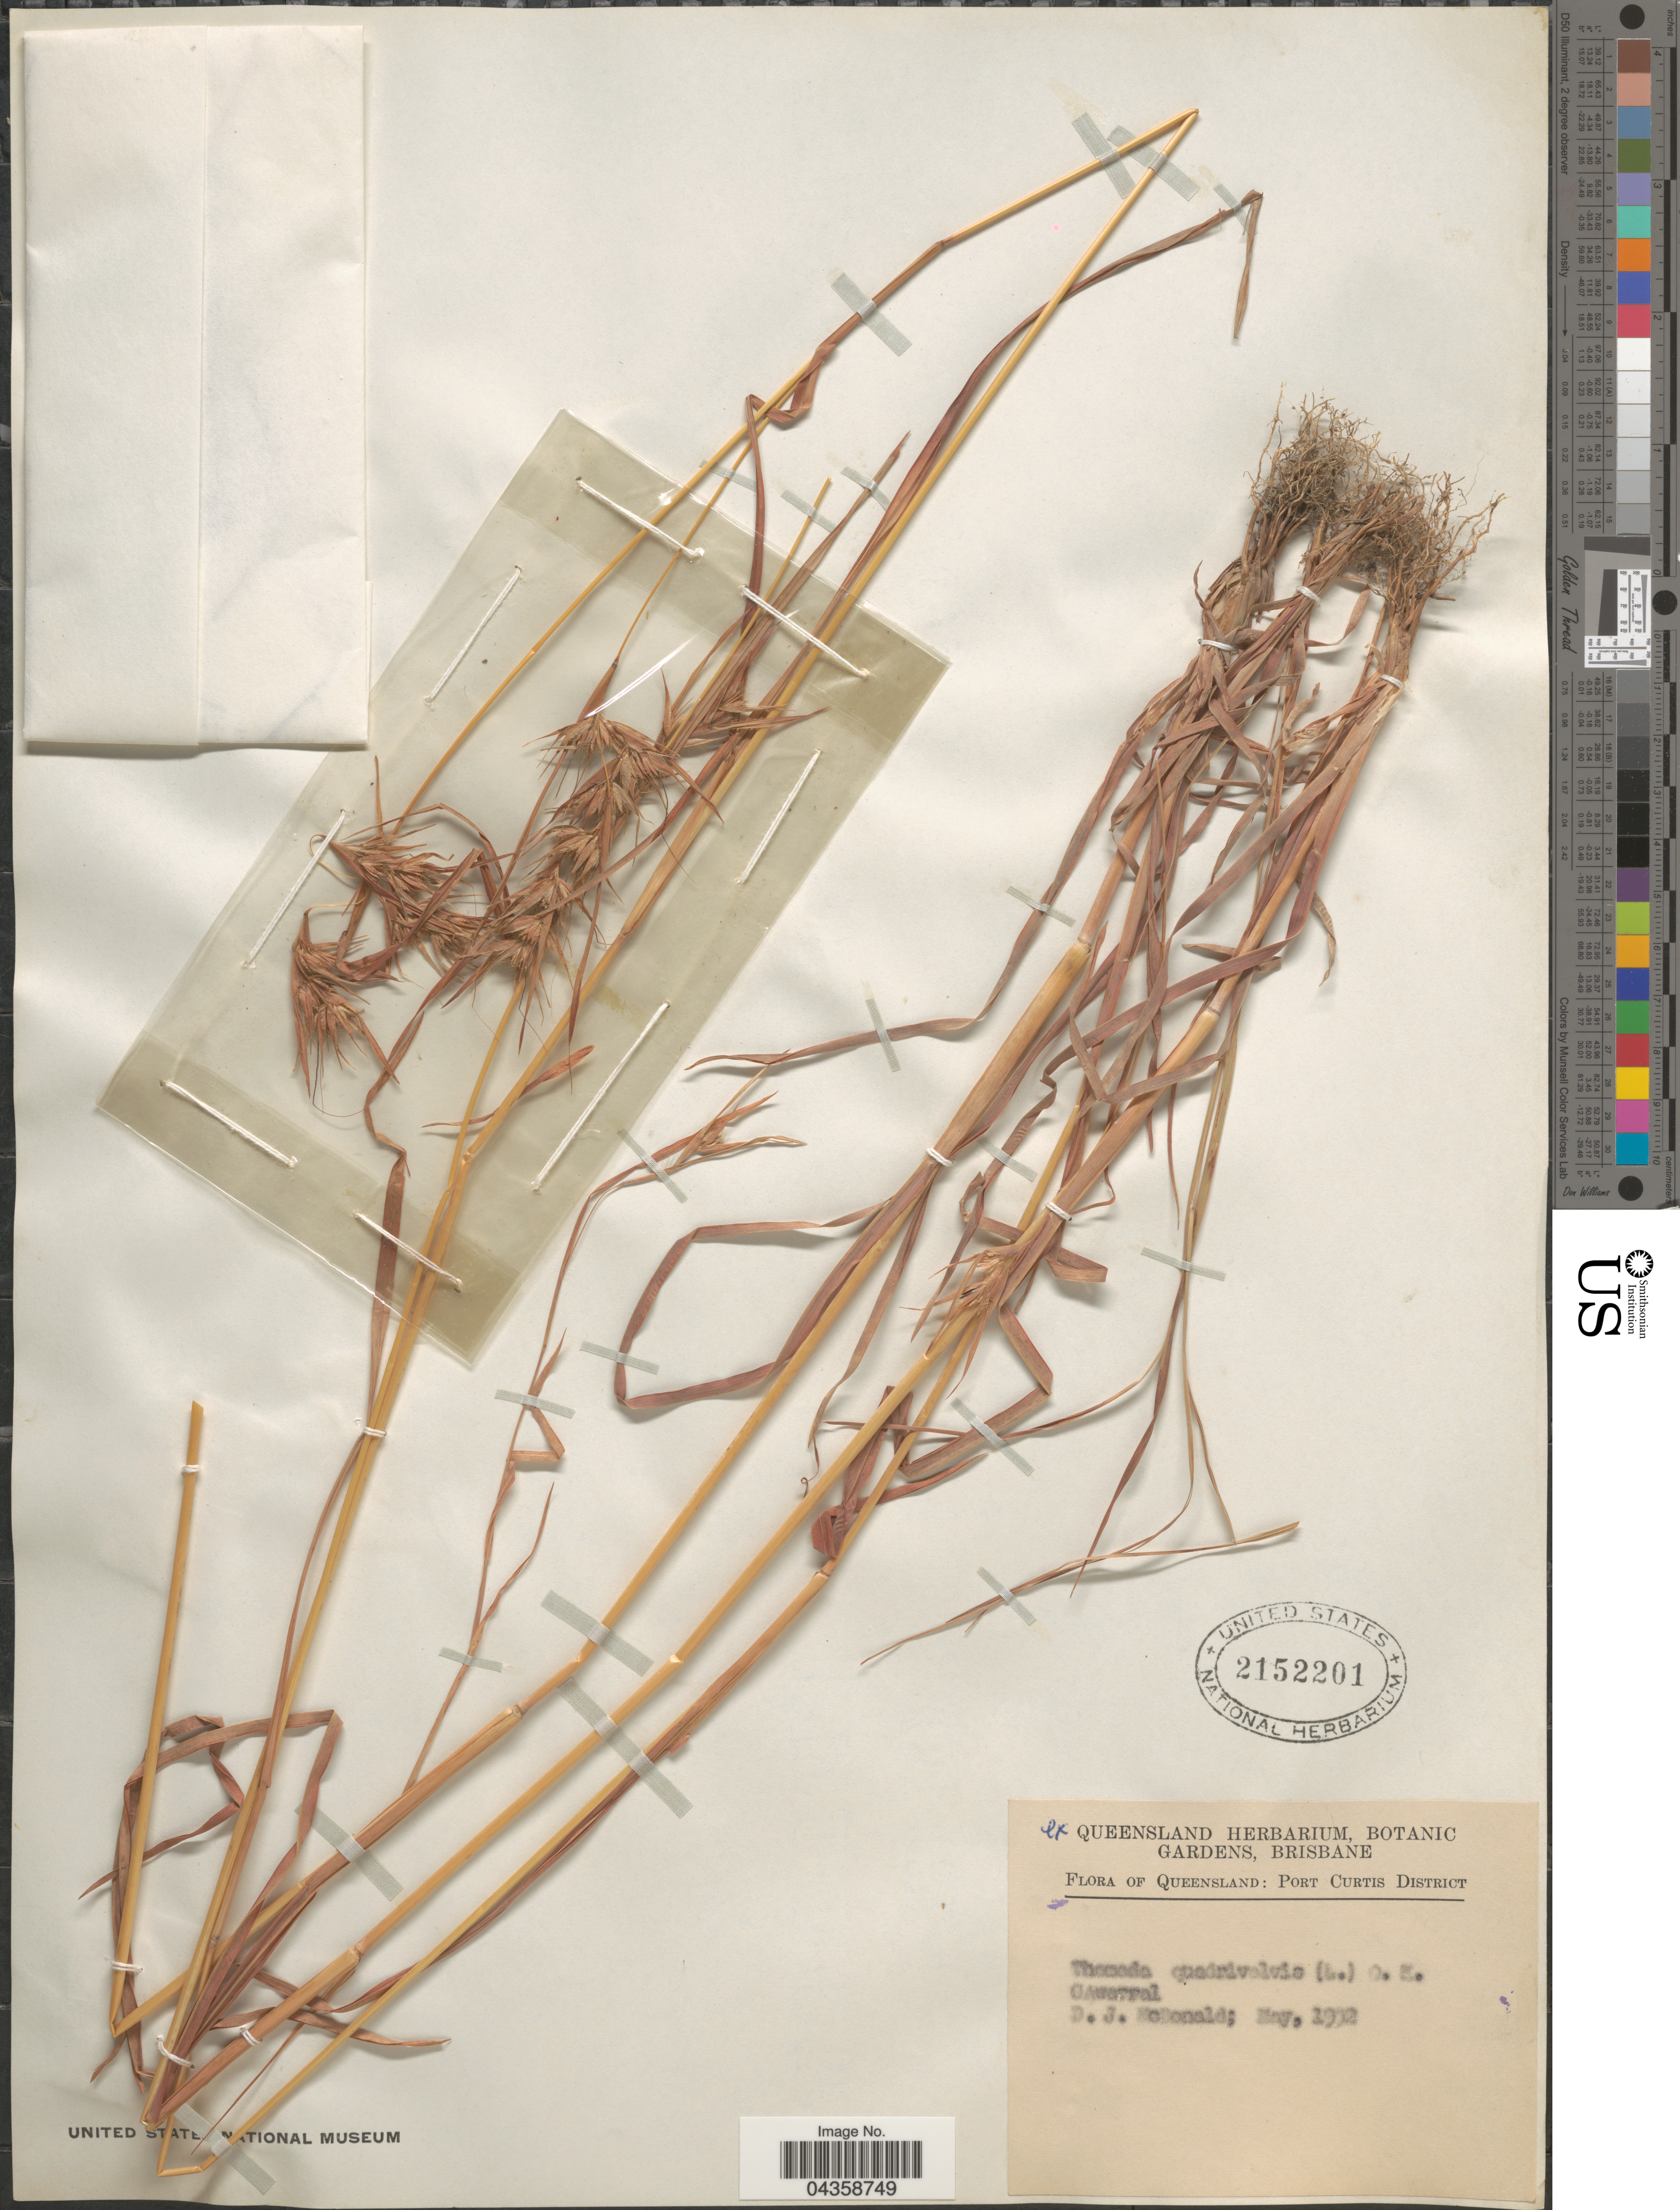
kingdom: Plantae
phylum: Tracheophyta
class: Liliopsida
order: Poales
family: Poaceae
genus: Themeda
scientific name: Themeda triandra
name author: Forssk.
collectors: D. McDonald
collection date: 1932-05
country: Australia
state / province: Queensland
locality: Port Curtis District. Cawarral.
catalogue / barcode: US 2152201